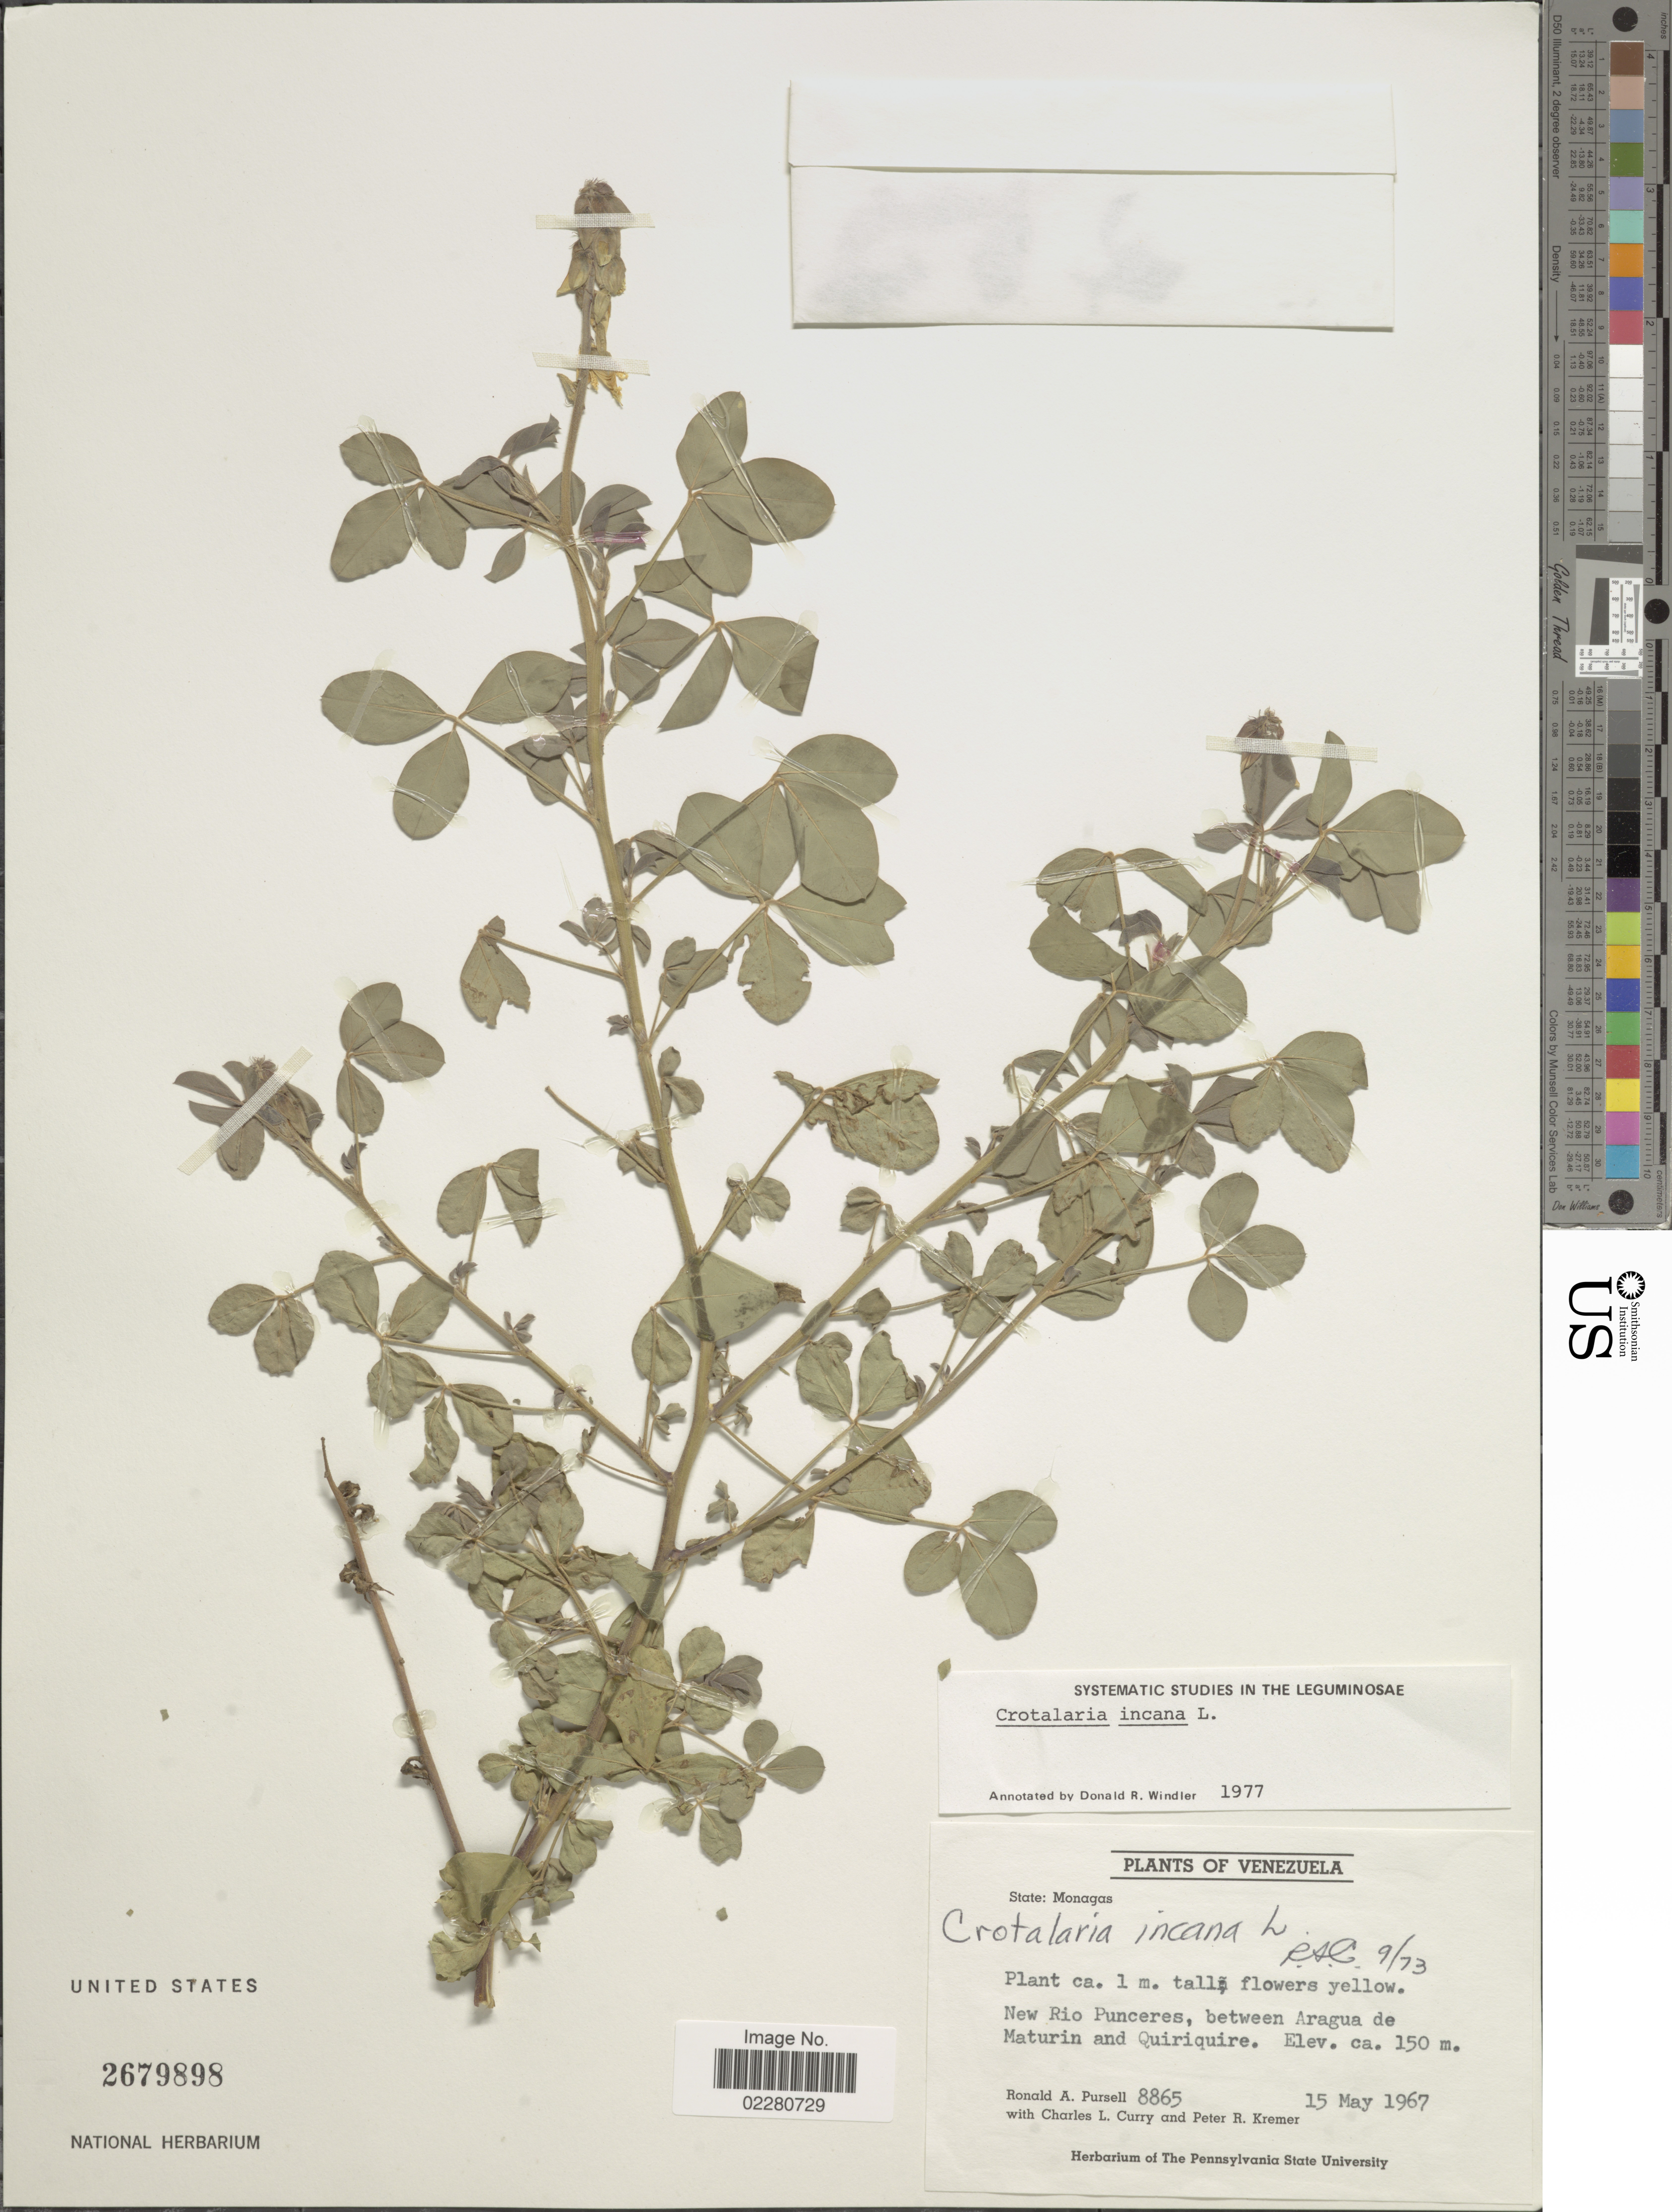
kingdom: Plantae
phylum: Tracheophyta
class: Magnoliopsida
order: Fabales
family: Fabaceae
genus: Crotalaria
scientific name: Crotalaria incana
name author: L.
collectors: R. A. Pursell, C. L. Curry & P. Kremer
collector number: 8865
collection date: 1967-05-15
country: Venezuela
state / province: Monagas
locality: State: Monagas. New Rio Punceres, between Aragua de Maturin and Quiriquire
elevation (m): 150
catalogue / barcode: US 2679898